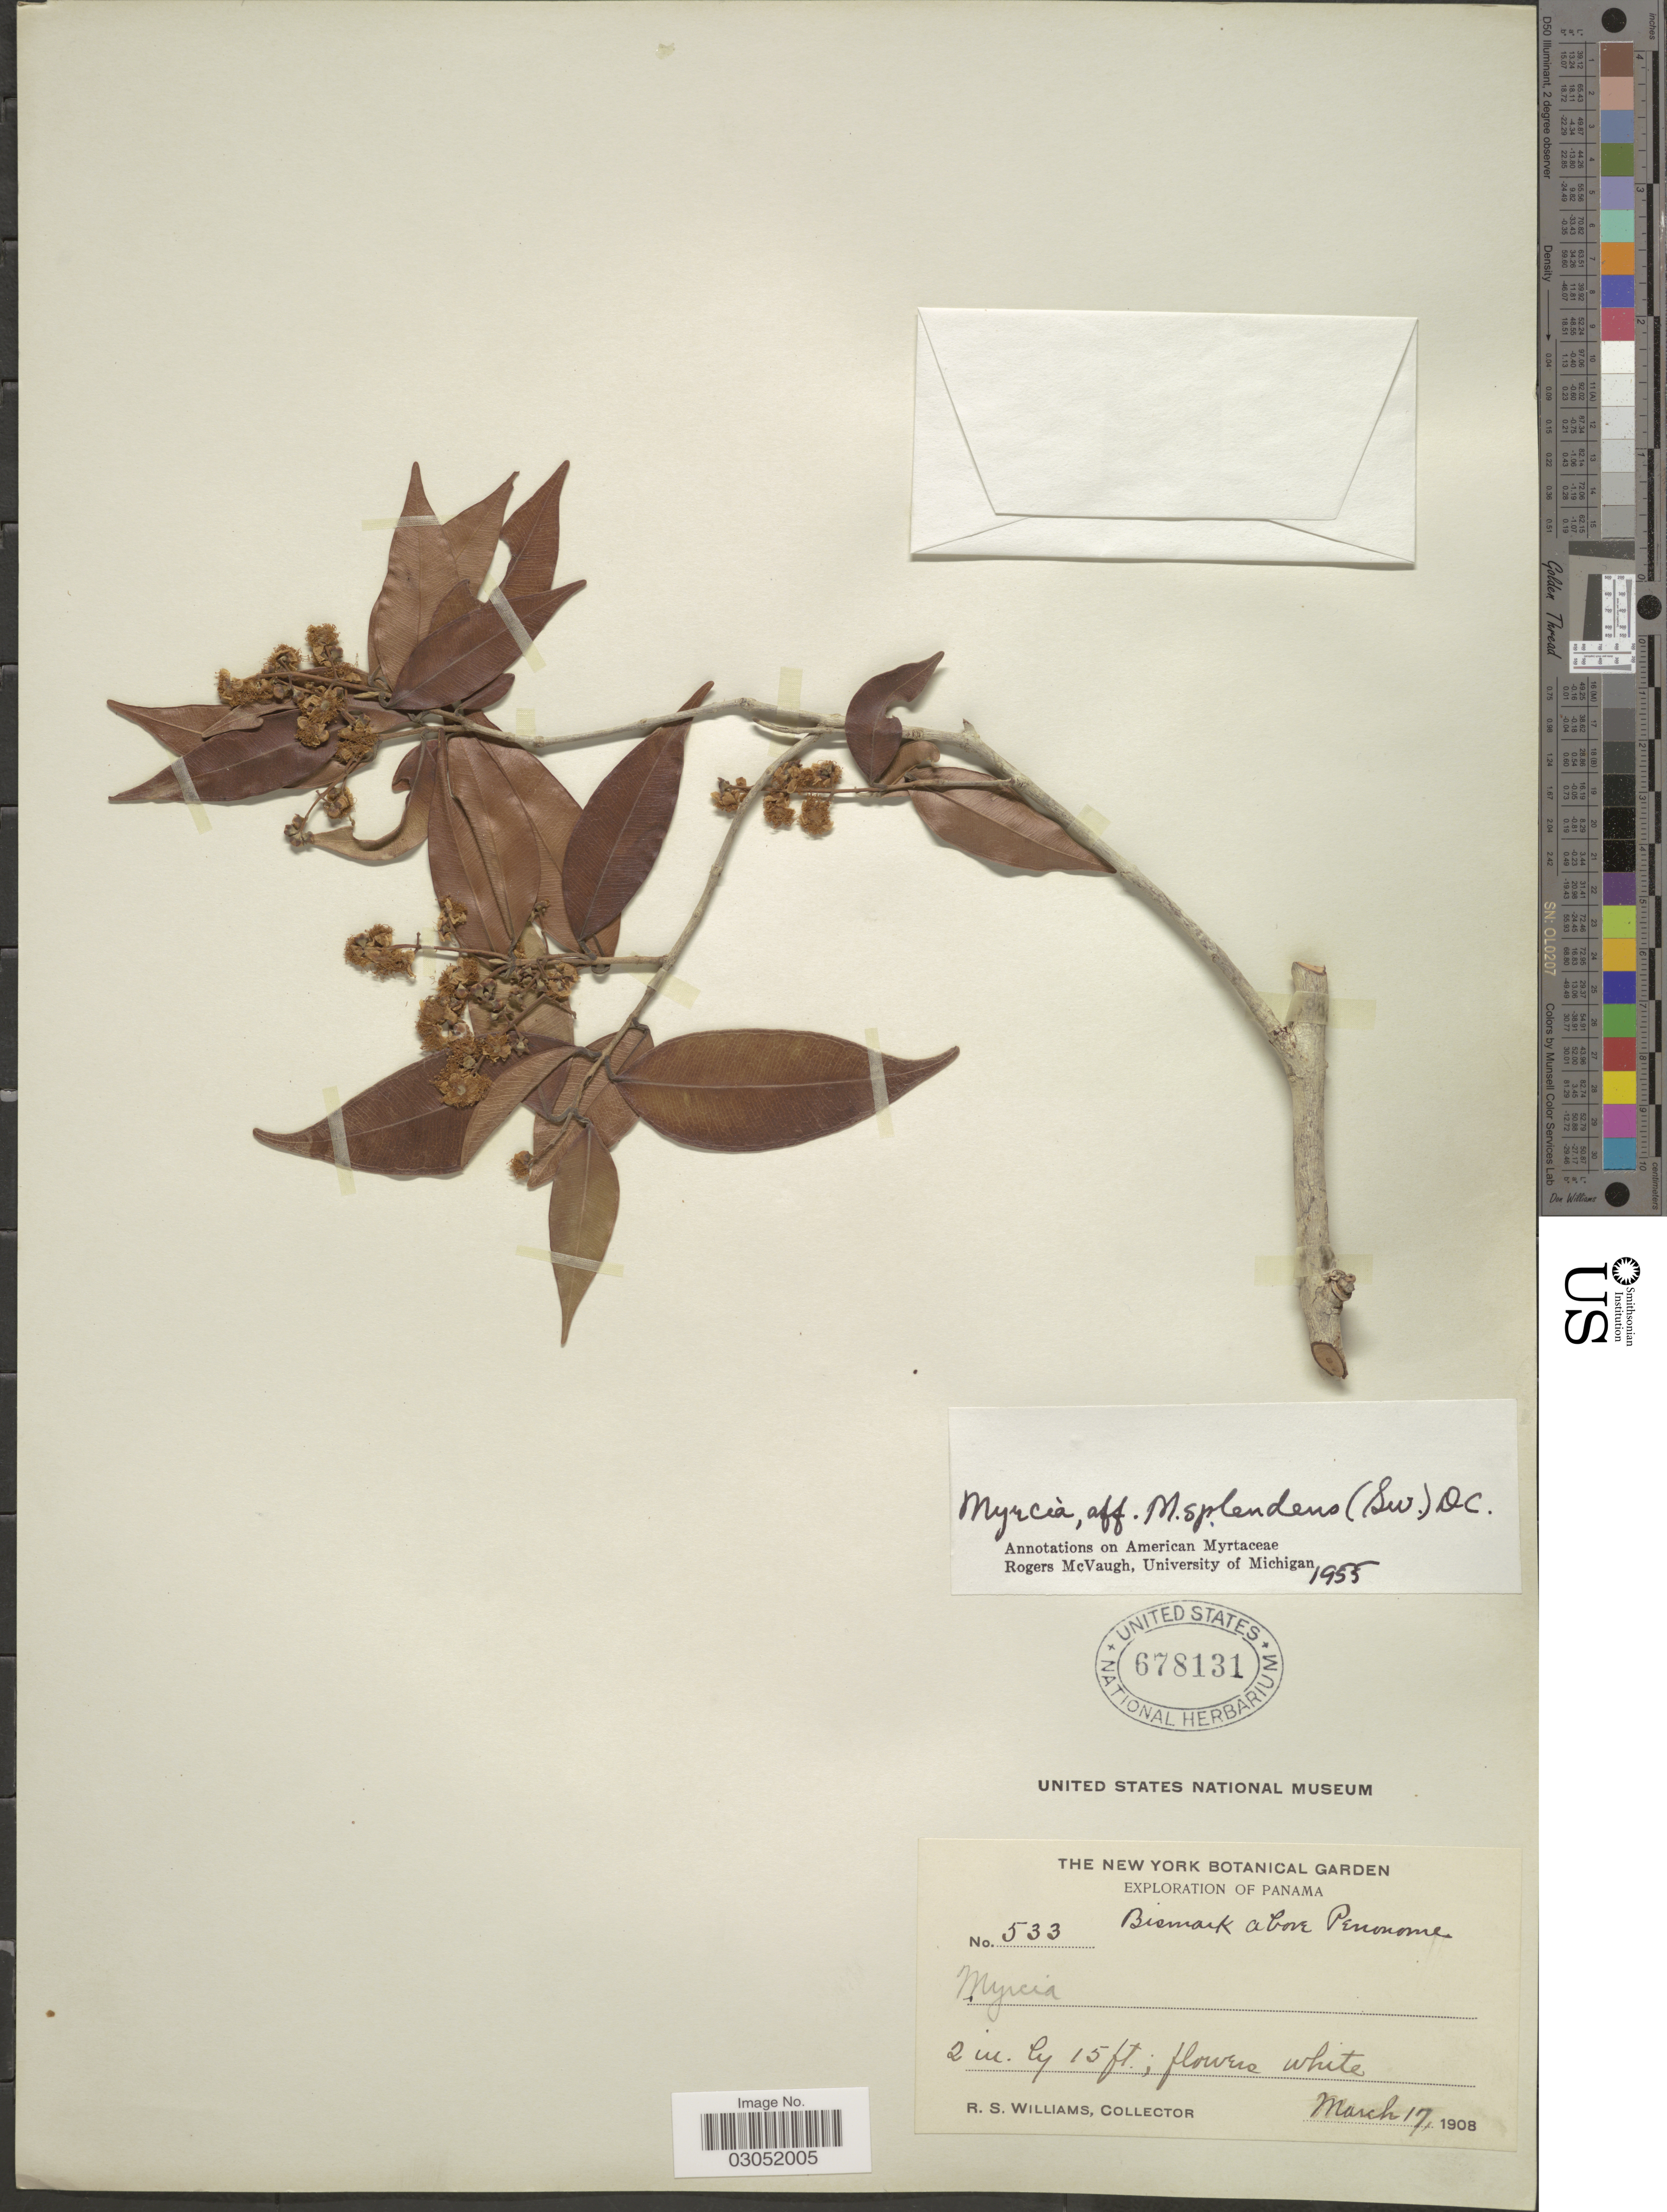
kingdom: Plantae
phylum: Tracheophyta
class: Magnoliopsida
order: Myrtales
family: Myrtaceae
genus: Myrcia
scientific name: Myrcia splendens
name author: (Sw.) DC.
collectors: R. S. Williams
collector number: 533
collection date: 1908-03-17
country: Panama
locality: Bismark above Penonome.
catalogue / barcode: US 678131